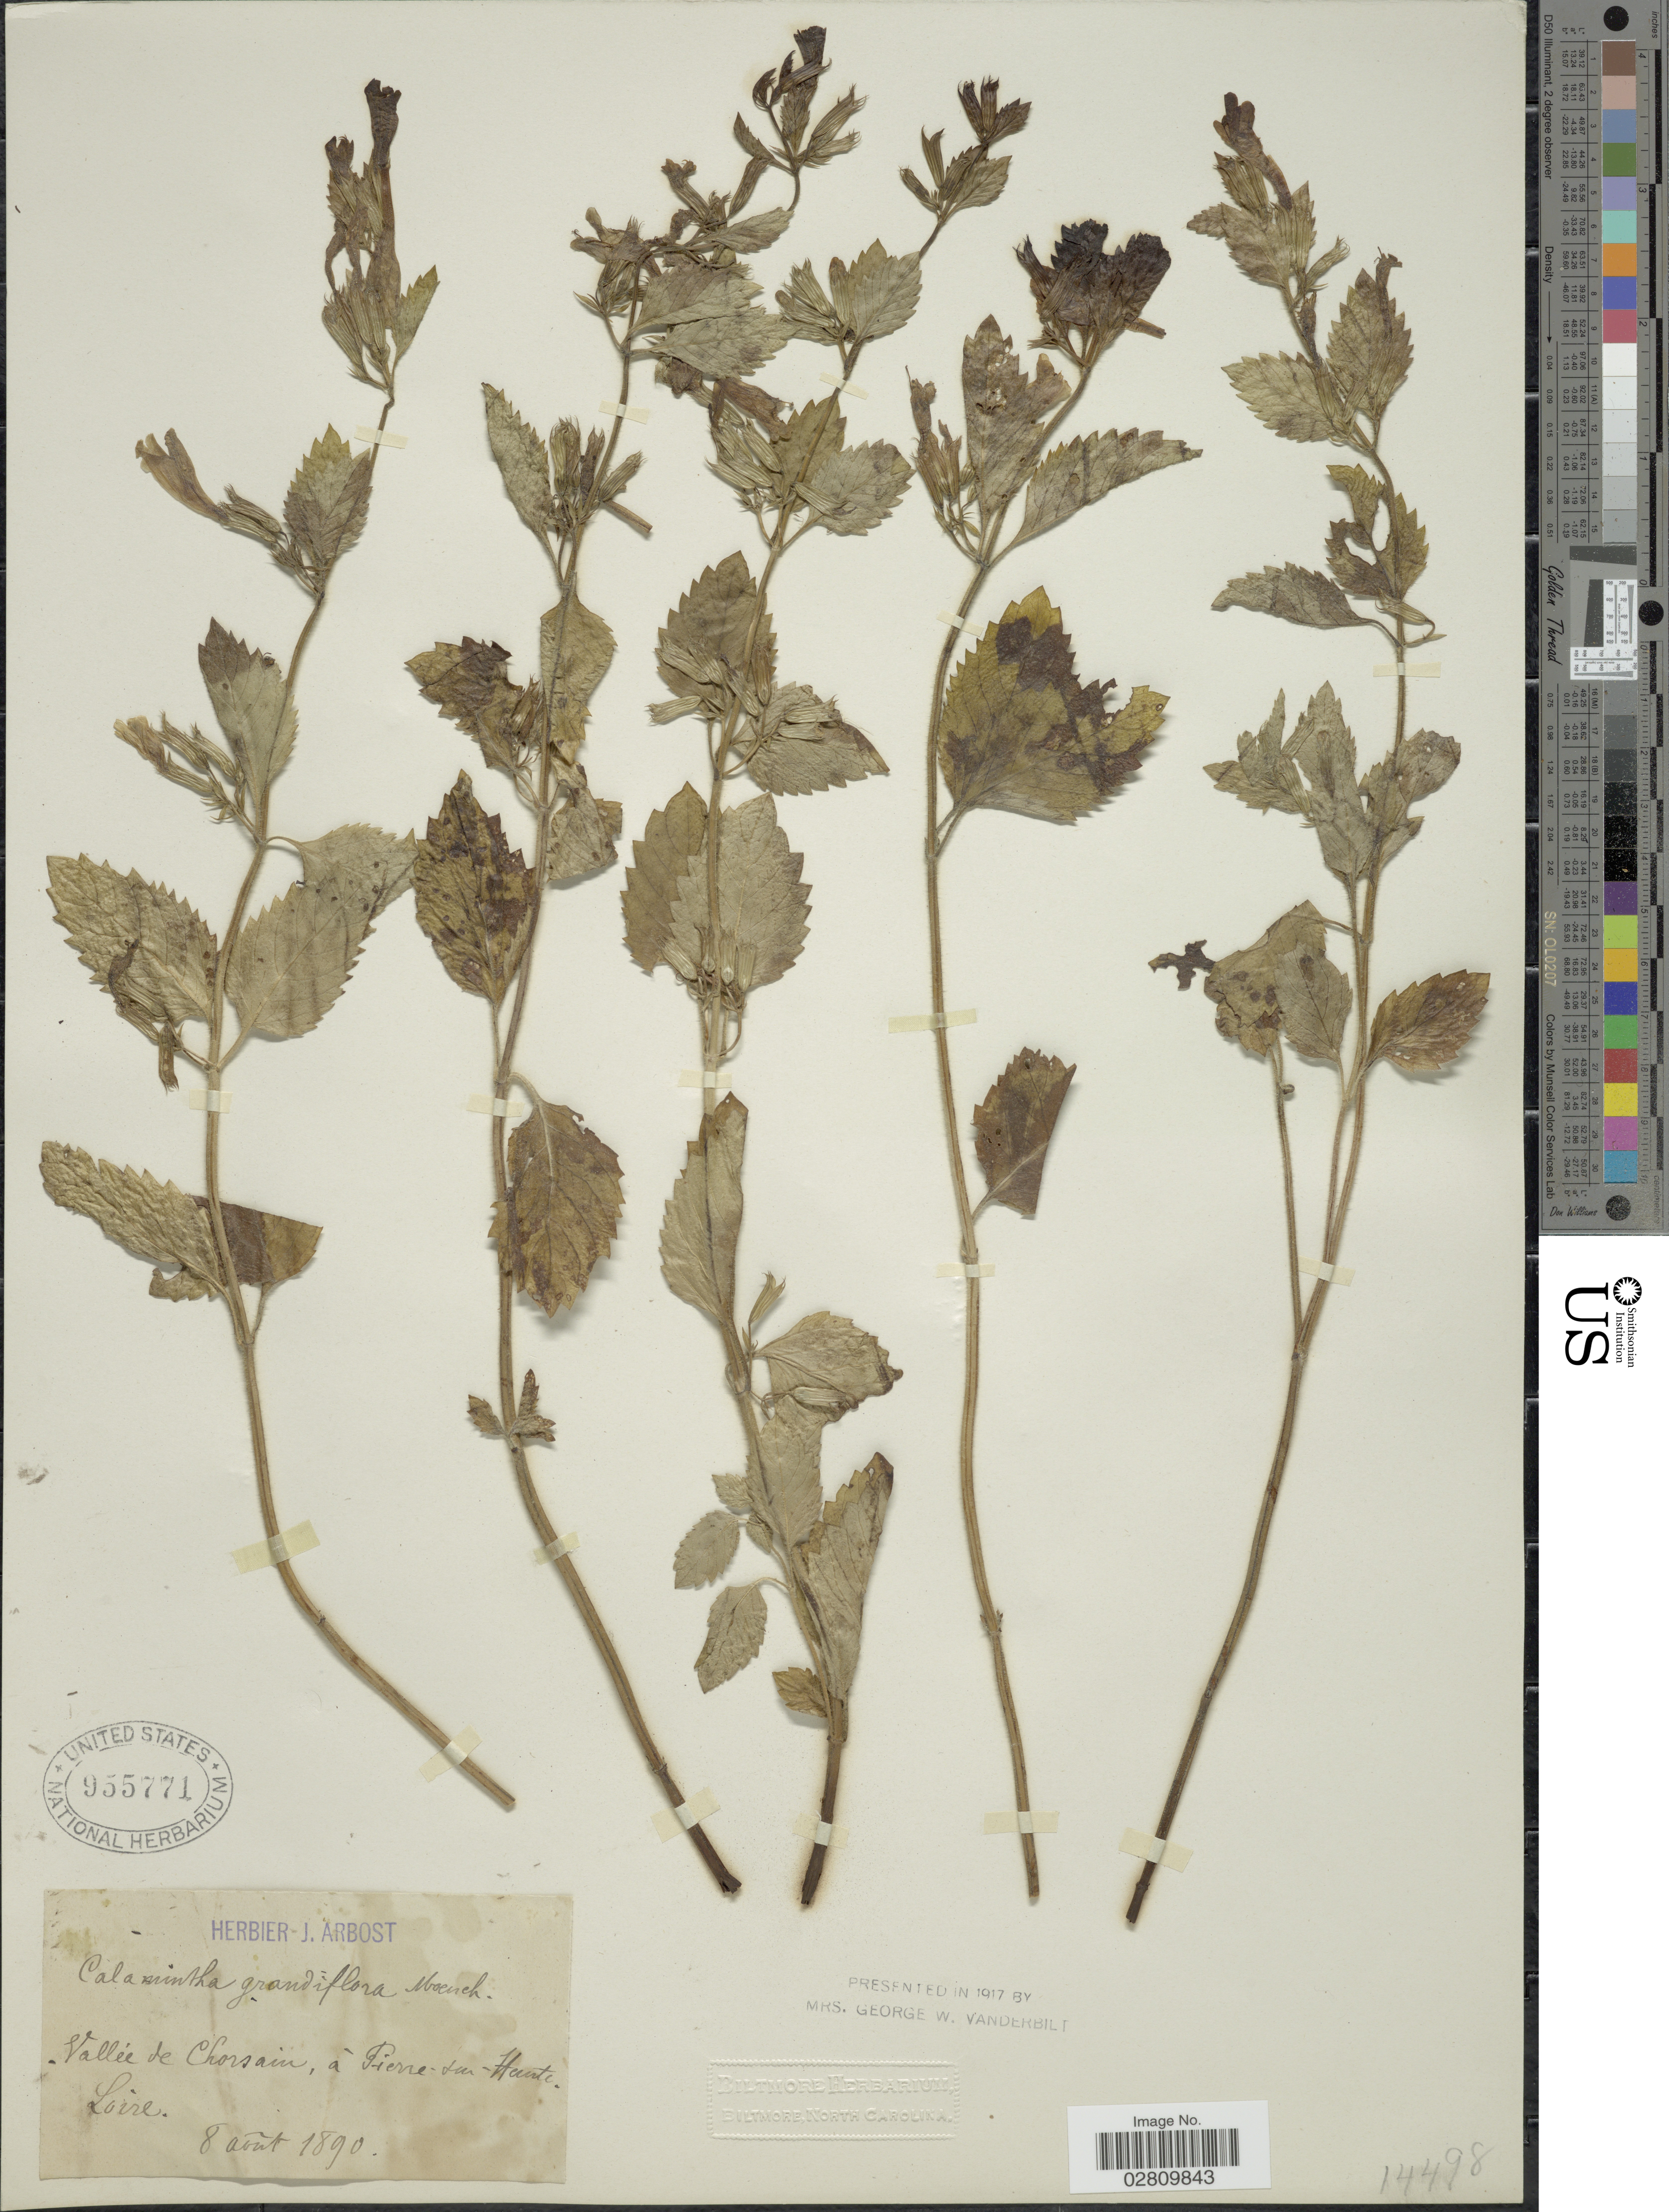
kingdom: Plantae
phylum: Tracheophyta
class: Magnoliopsida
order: Lamiales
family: Lamiaceae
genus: Calamintha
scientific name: Calamintha grandiflora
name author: (L.) Moench.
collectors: ex herb. J. Arbost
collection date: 1890-08-08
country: France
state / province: Pays de la Loire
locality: Vallée de Chorsain, à Pierre-san [interpreted]-Haute. Loire.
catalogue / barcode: US 955771